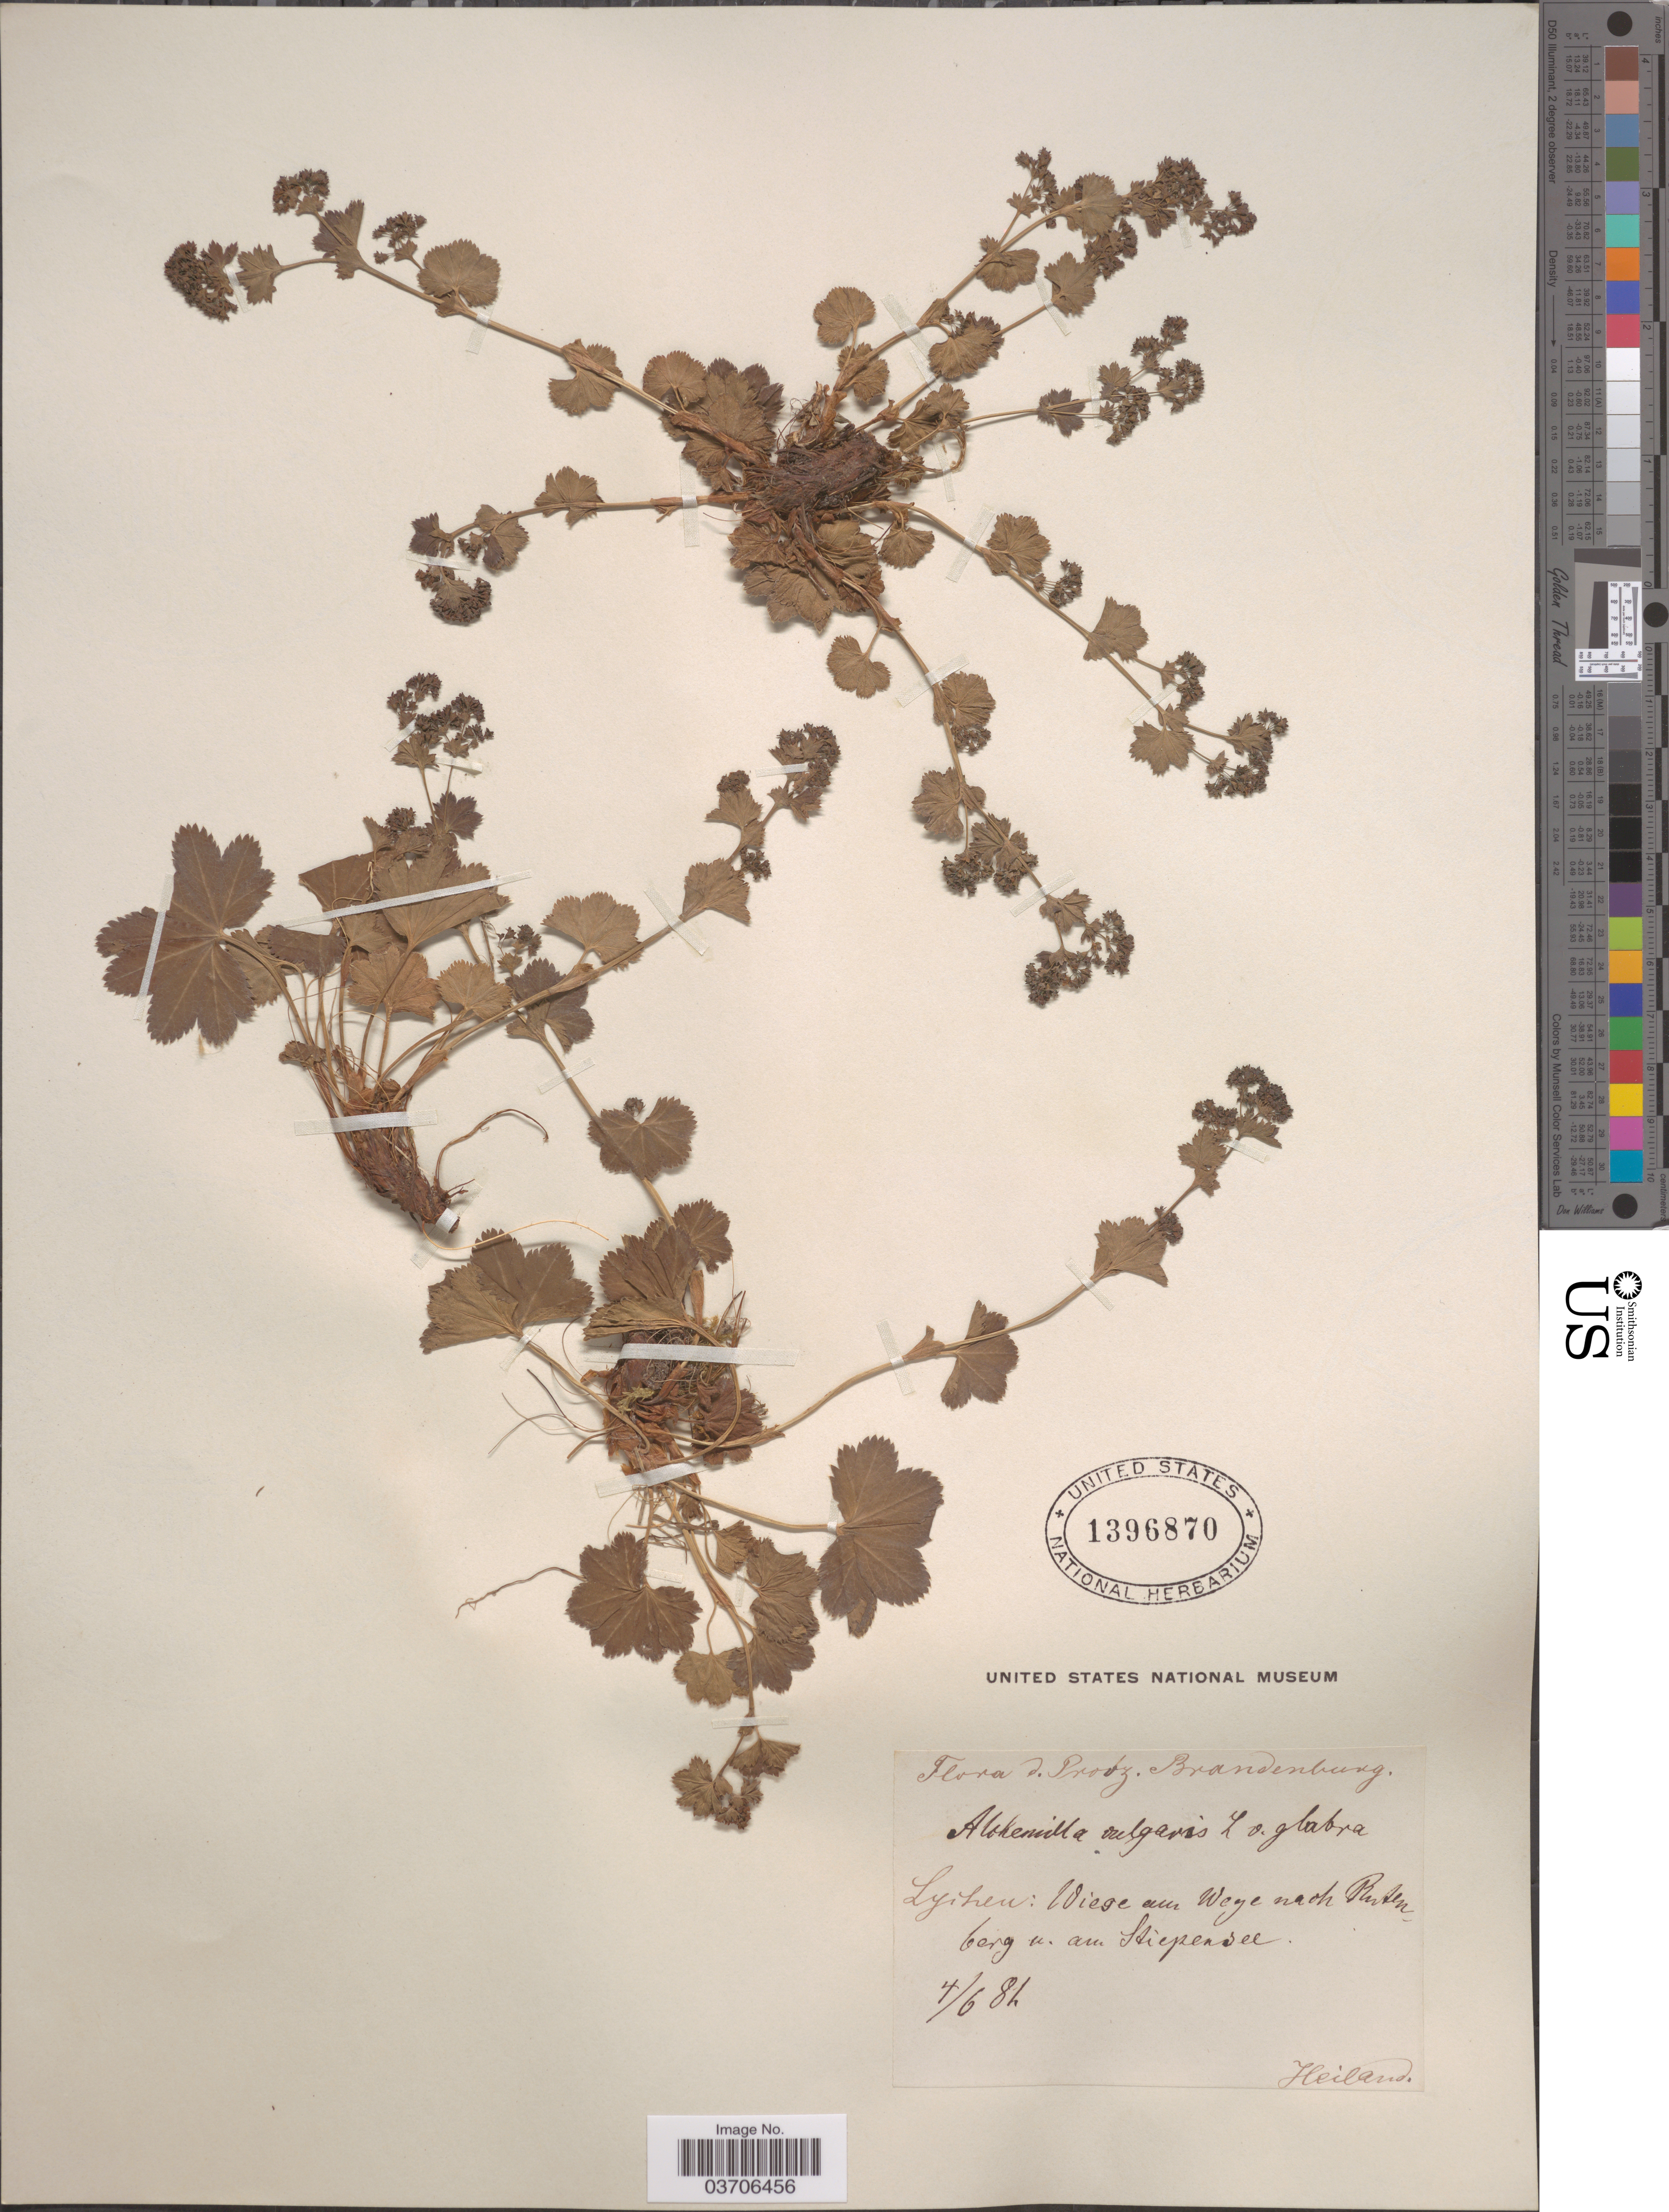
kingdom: Plantae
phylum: Tracheophyta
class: Magnoliopsida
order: Rosales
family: Rosaceae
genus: Alchemilla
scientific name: Alchemilla vulgaris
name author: L.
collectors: -. Heiland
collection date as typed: Transcribed d/m/y: 4/6/82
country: Germany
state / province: Brandenburg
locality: D. Prooz, Brandenburg. Lyiheu: Wiege am Wege nach Ruten berg v. am Stiepensee.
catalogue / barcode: US 1396870